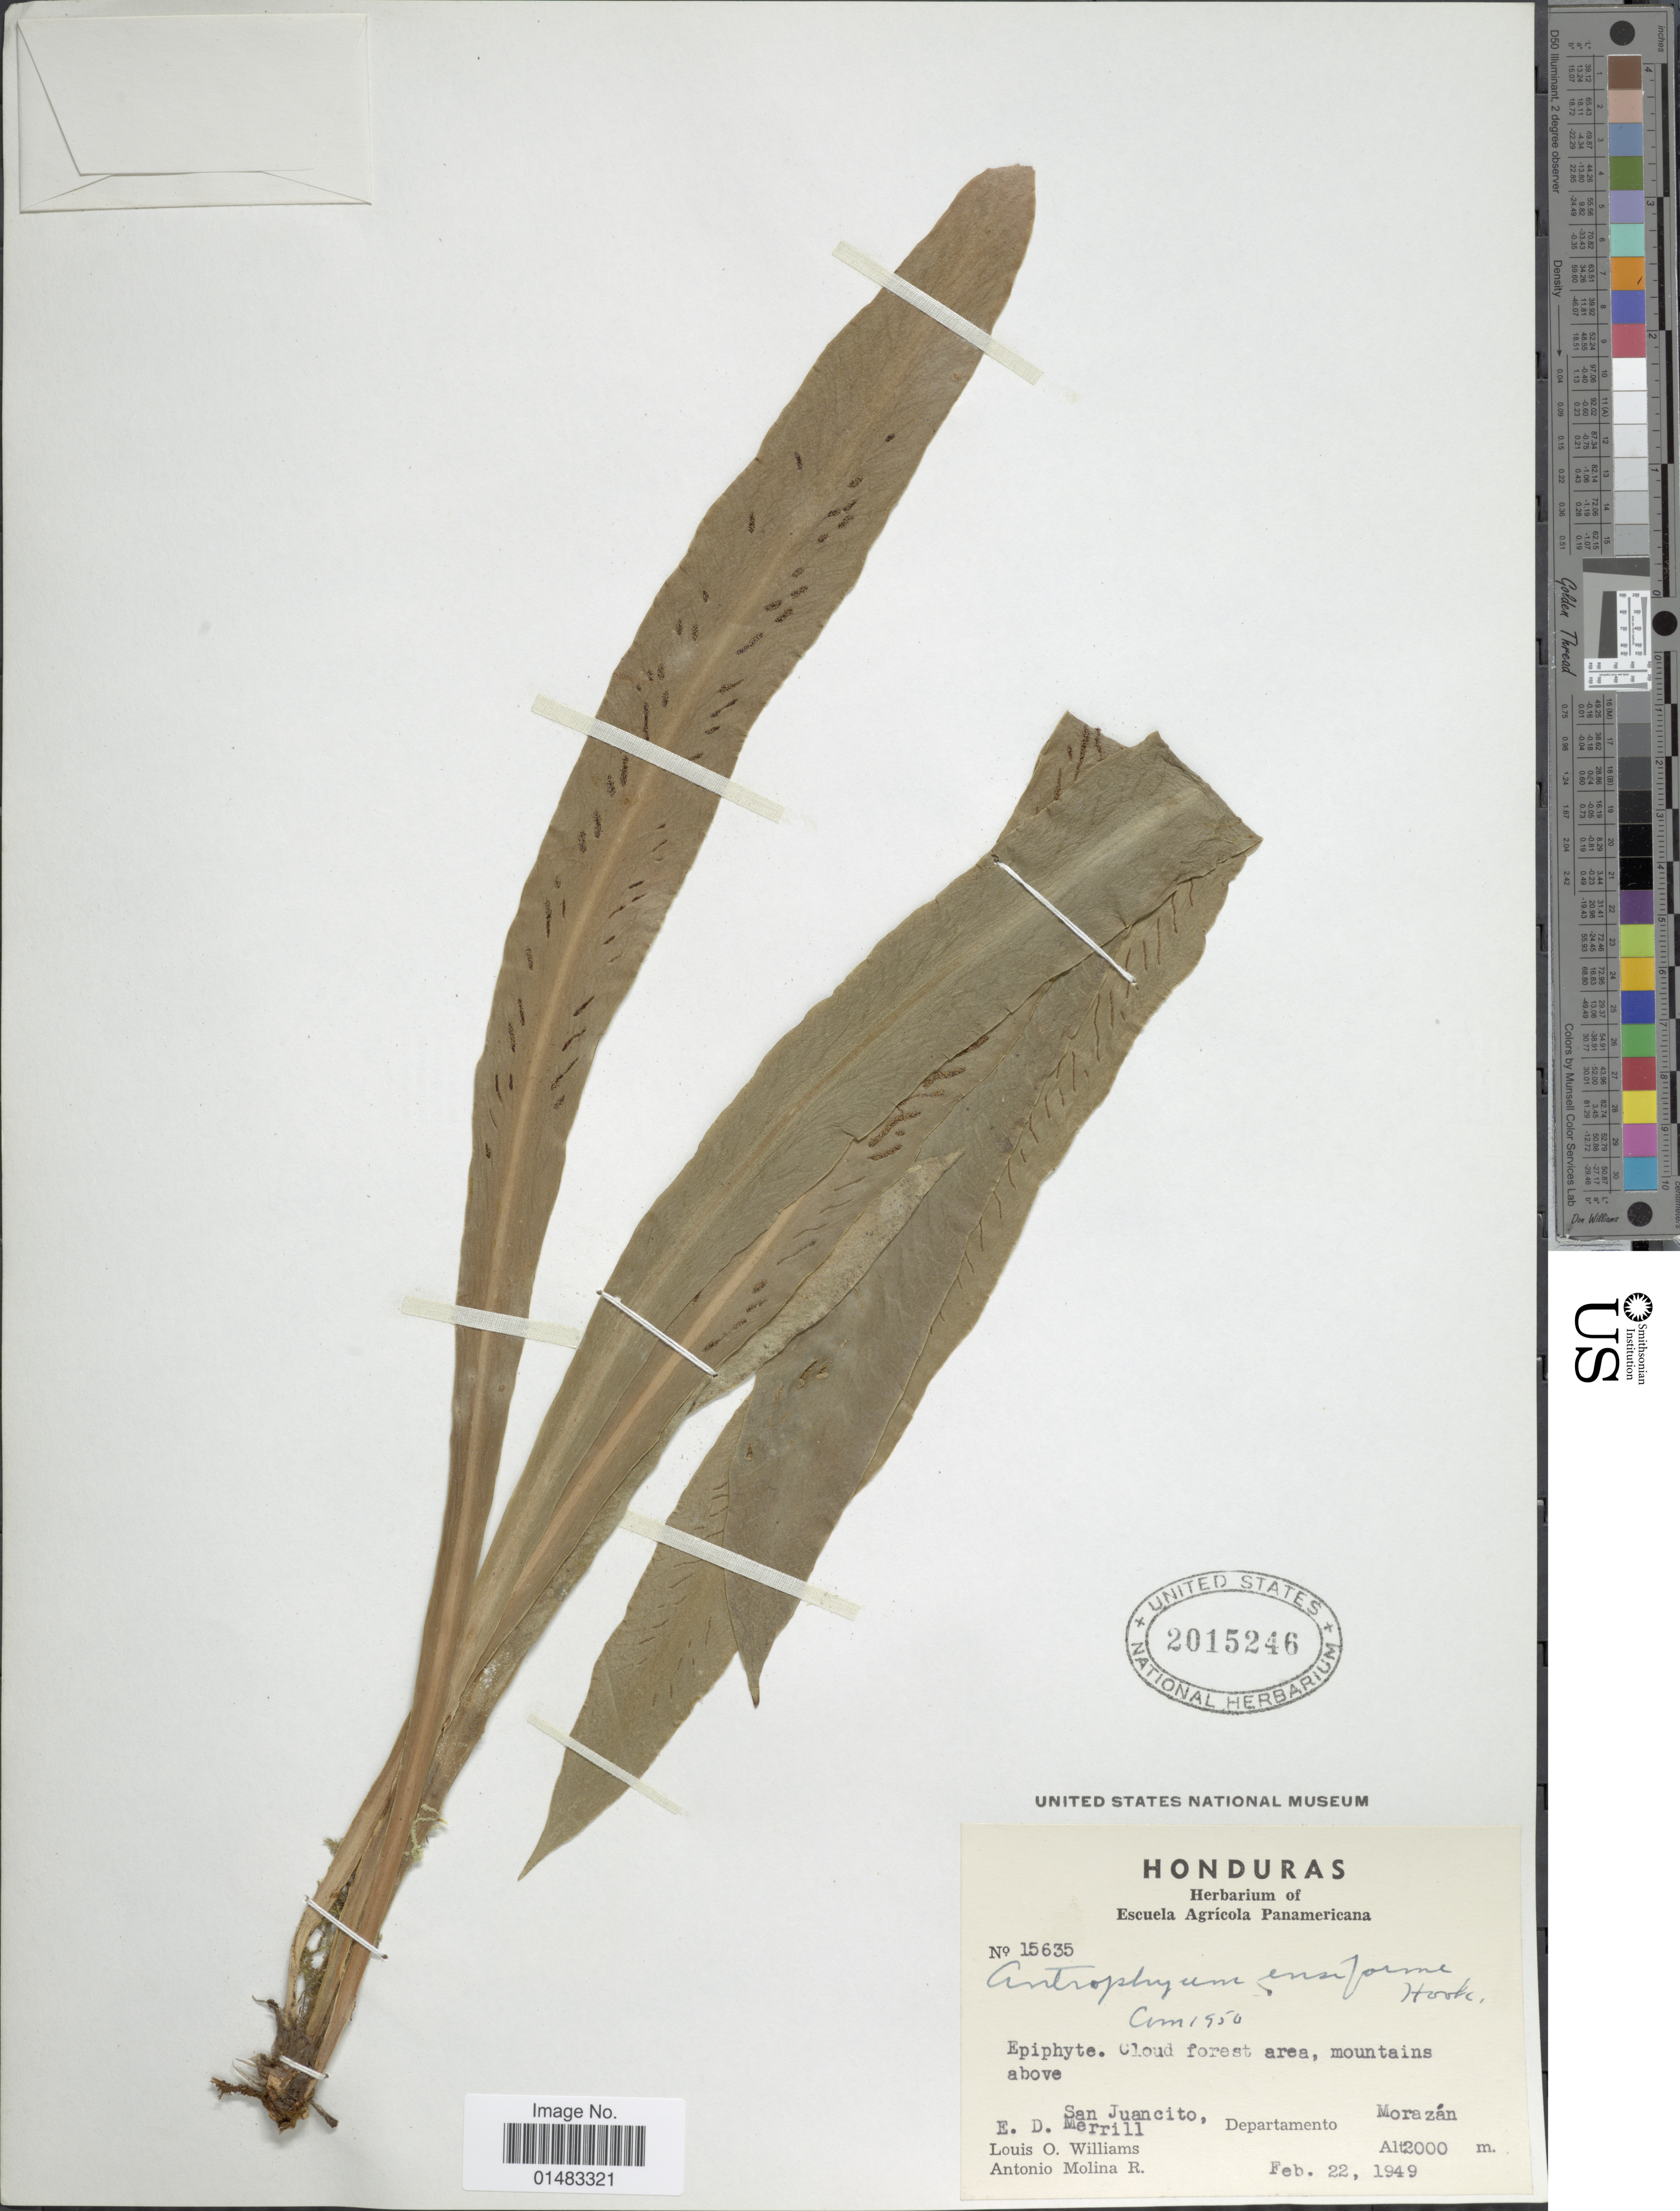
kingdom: Plantae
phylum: Tracheophyta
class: Polypodiopsida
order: Polypodiales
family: Pteridaceae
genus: Scoliosorus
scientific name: Scoliosorus ensiformis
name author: (Hook.) T. Moore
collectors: L. O. Williams & A. R. Molina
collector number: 15635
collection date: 1949-02-22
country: Honduras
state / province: Fco. Morazán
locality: Epiphyte cloud forest area, mountains above, San Juancito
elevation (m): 2000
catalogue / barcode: US 2015246